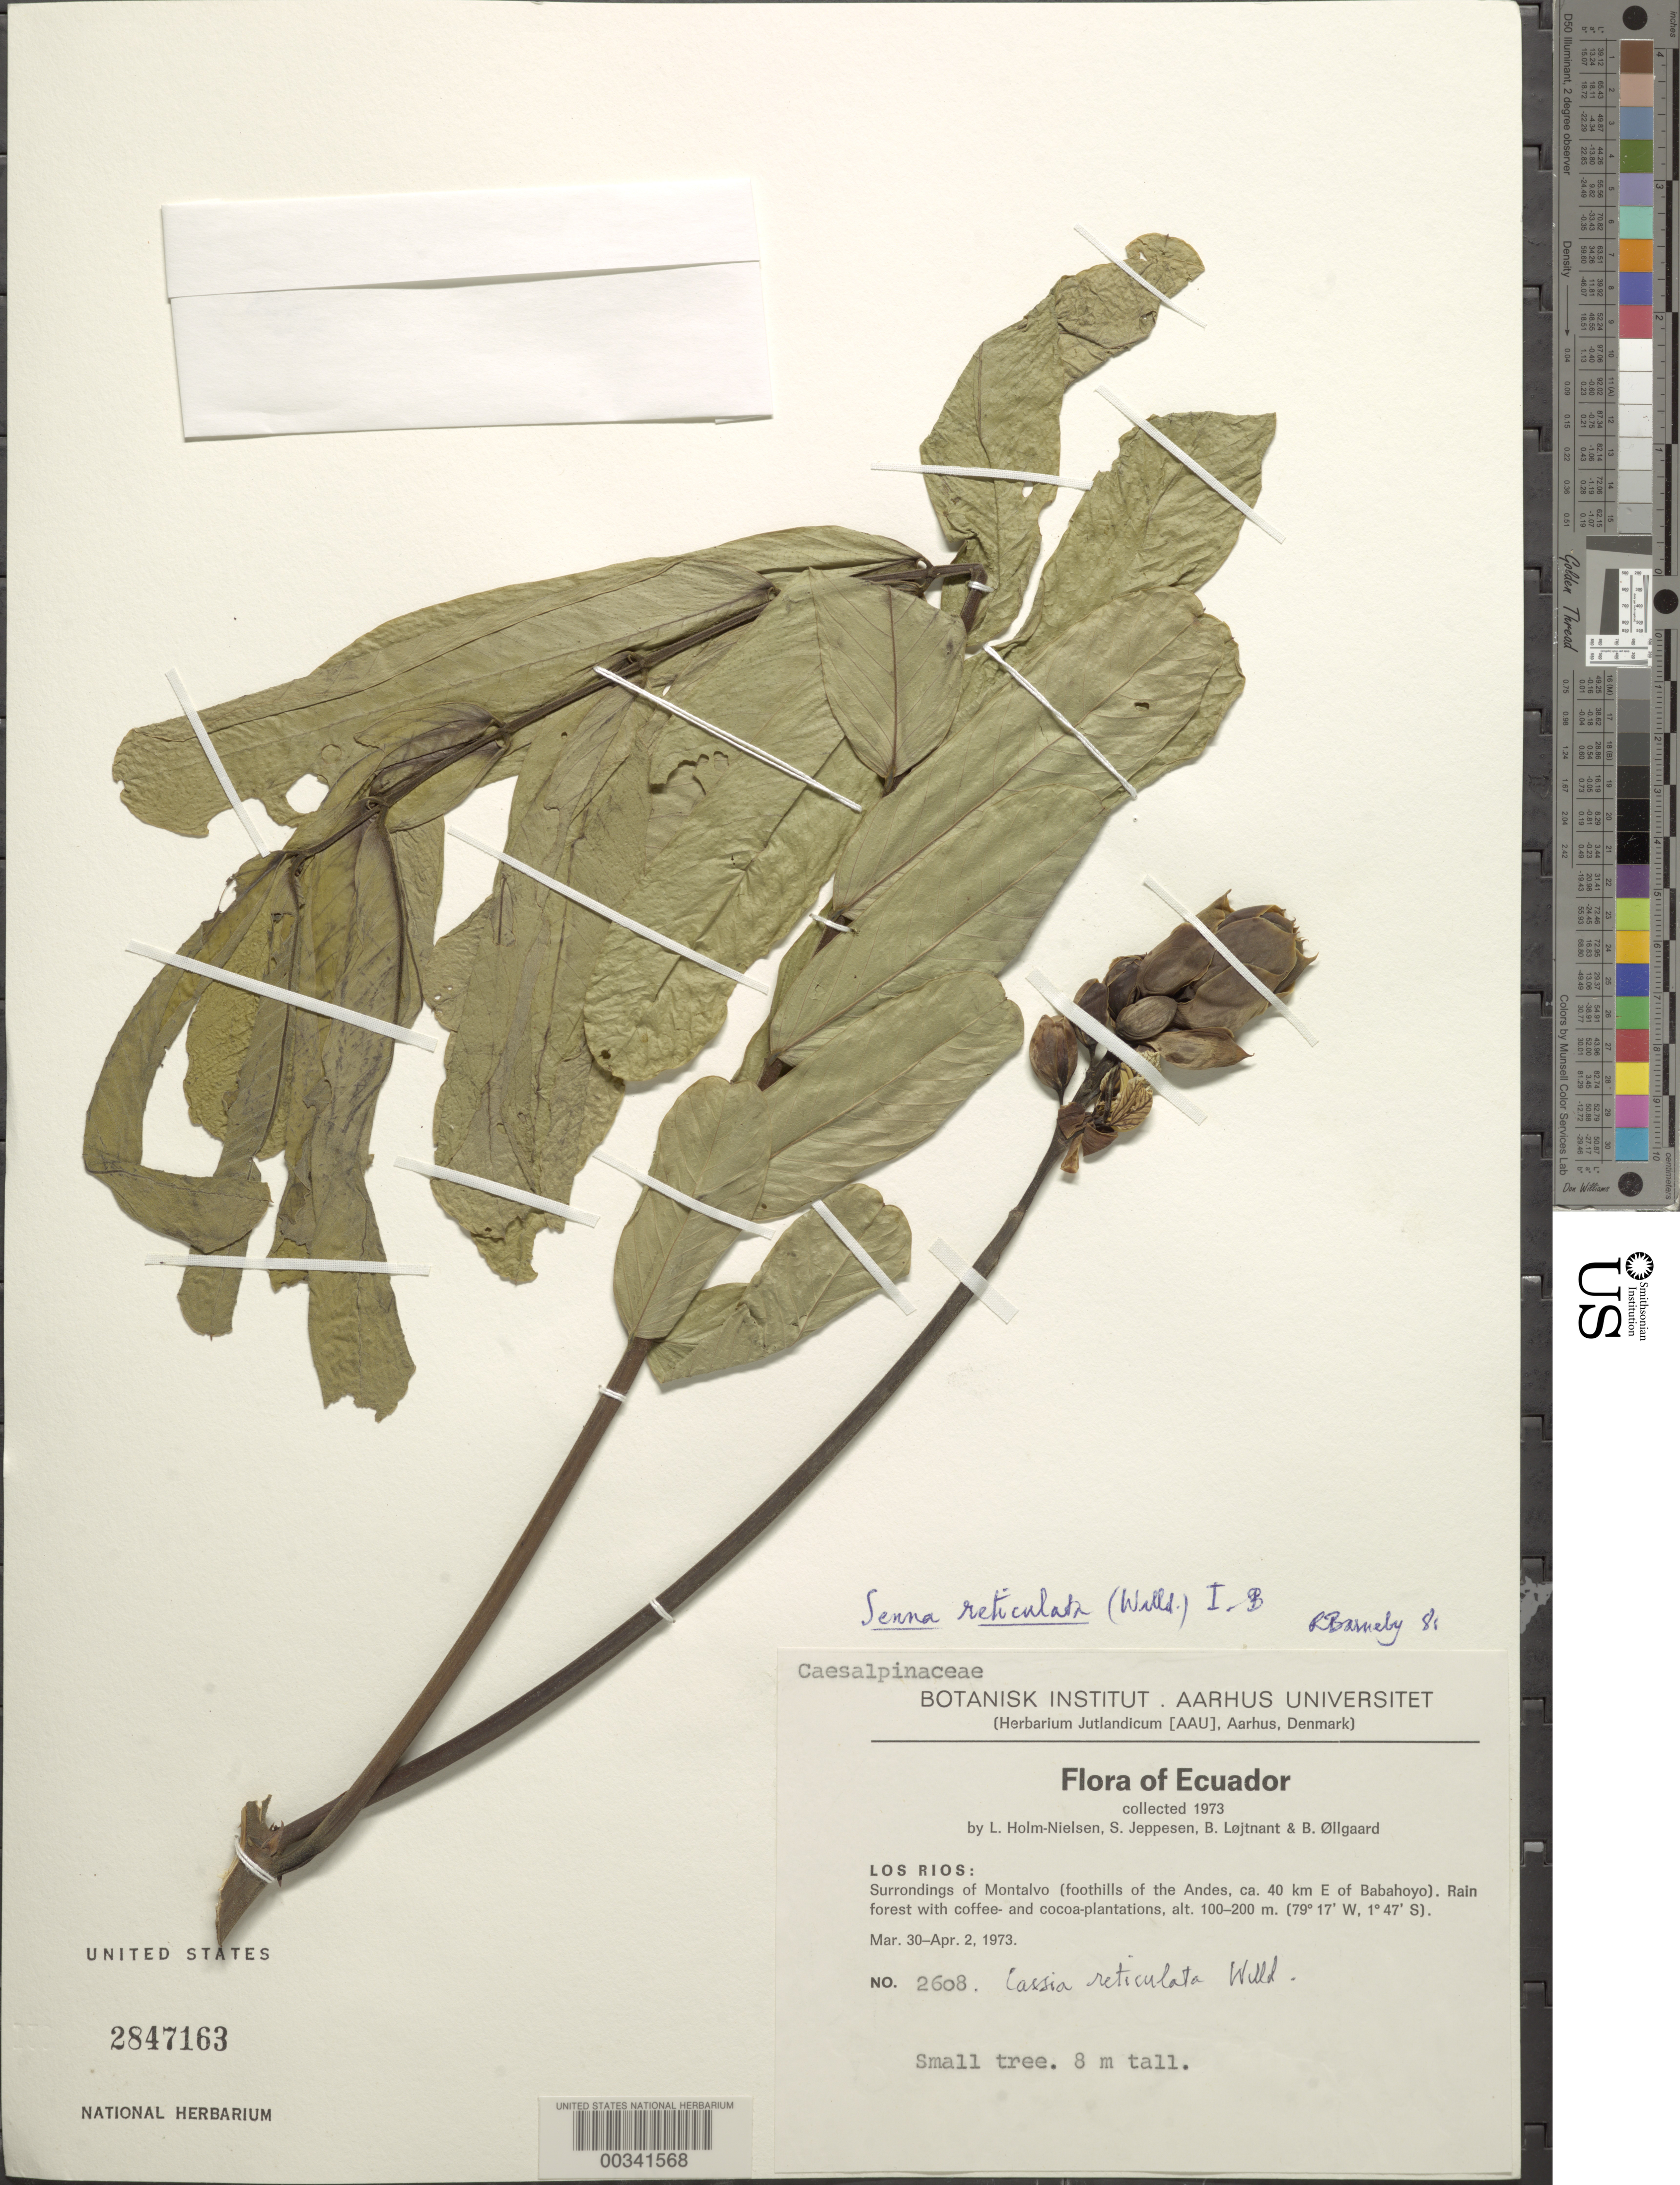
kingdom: Plantae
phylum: Tracheophyta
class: Magnoliopsida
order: Fabales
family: Fabaceae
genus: Senna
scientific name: Senna reticulata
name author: (Willd.) H.S. Irwin & Barneby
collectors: L. B. Holm-Nielsen, S. Jeppesen, B. Löjtnant & B. Øllgaard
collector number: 2608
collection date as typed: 30 Mar 1973 to 02 Apr 1973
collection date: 1973-03-30/1973-04-02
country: Ecuador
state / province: Los Ríos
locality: Surroundings of montalvo, foothills of the Andes, ca 40 km E of Babahoyo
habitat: Rain forest with coffe and cocoa plantations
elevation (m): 100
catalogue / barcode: US 2847163